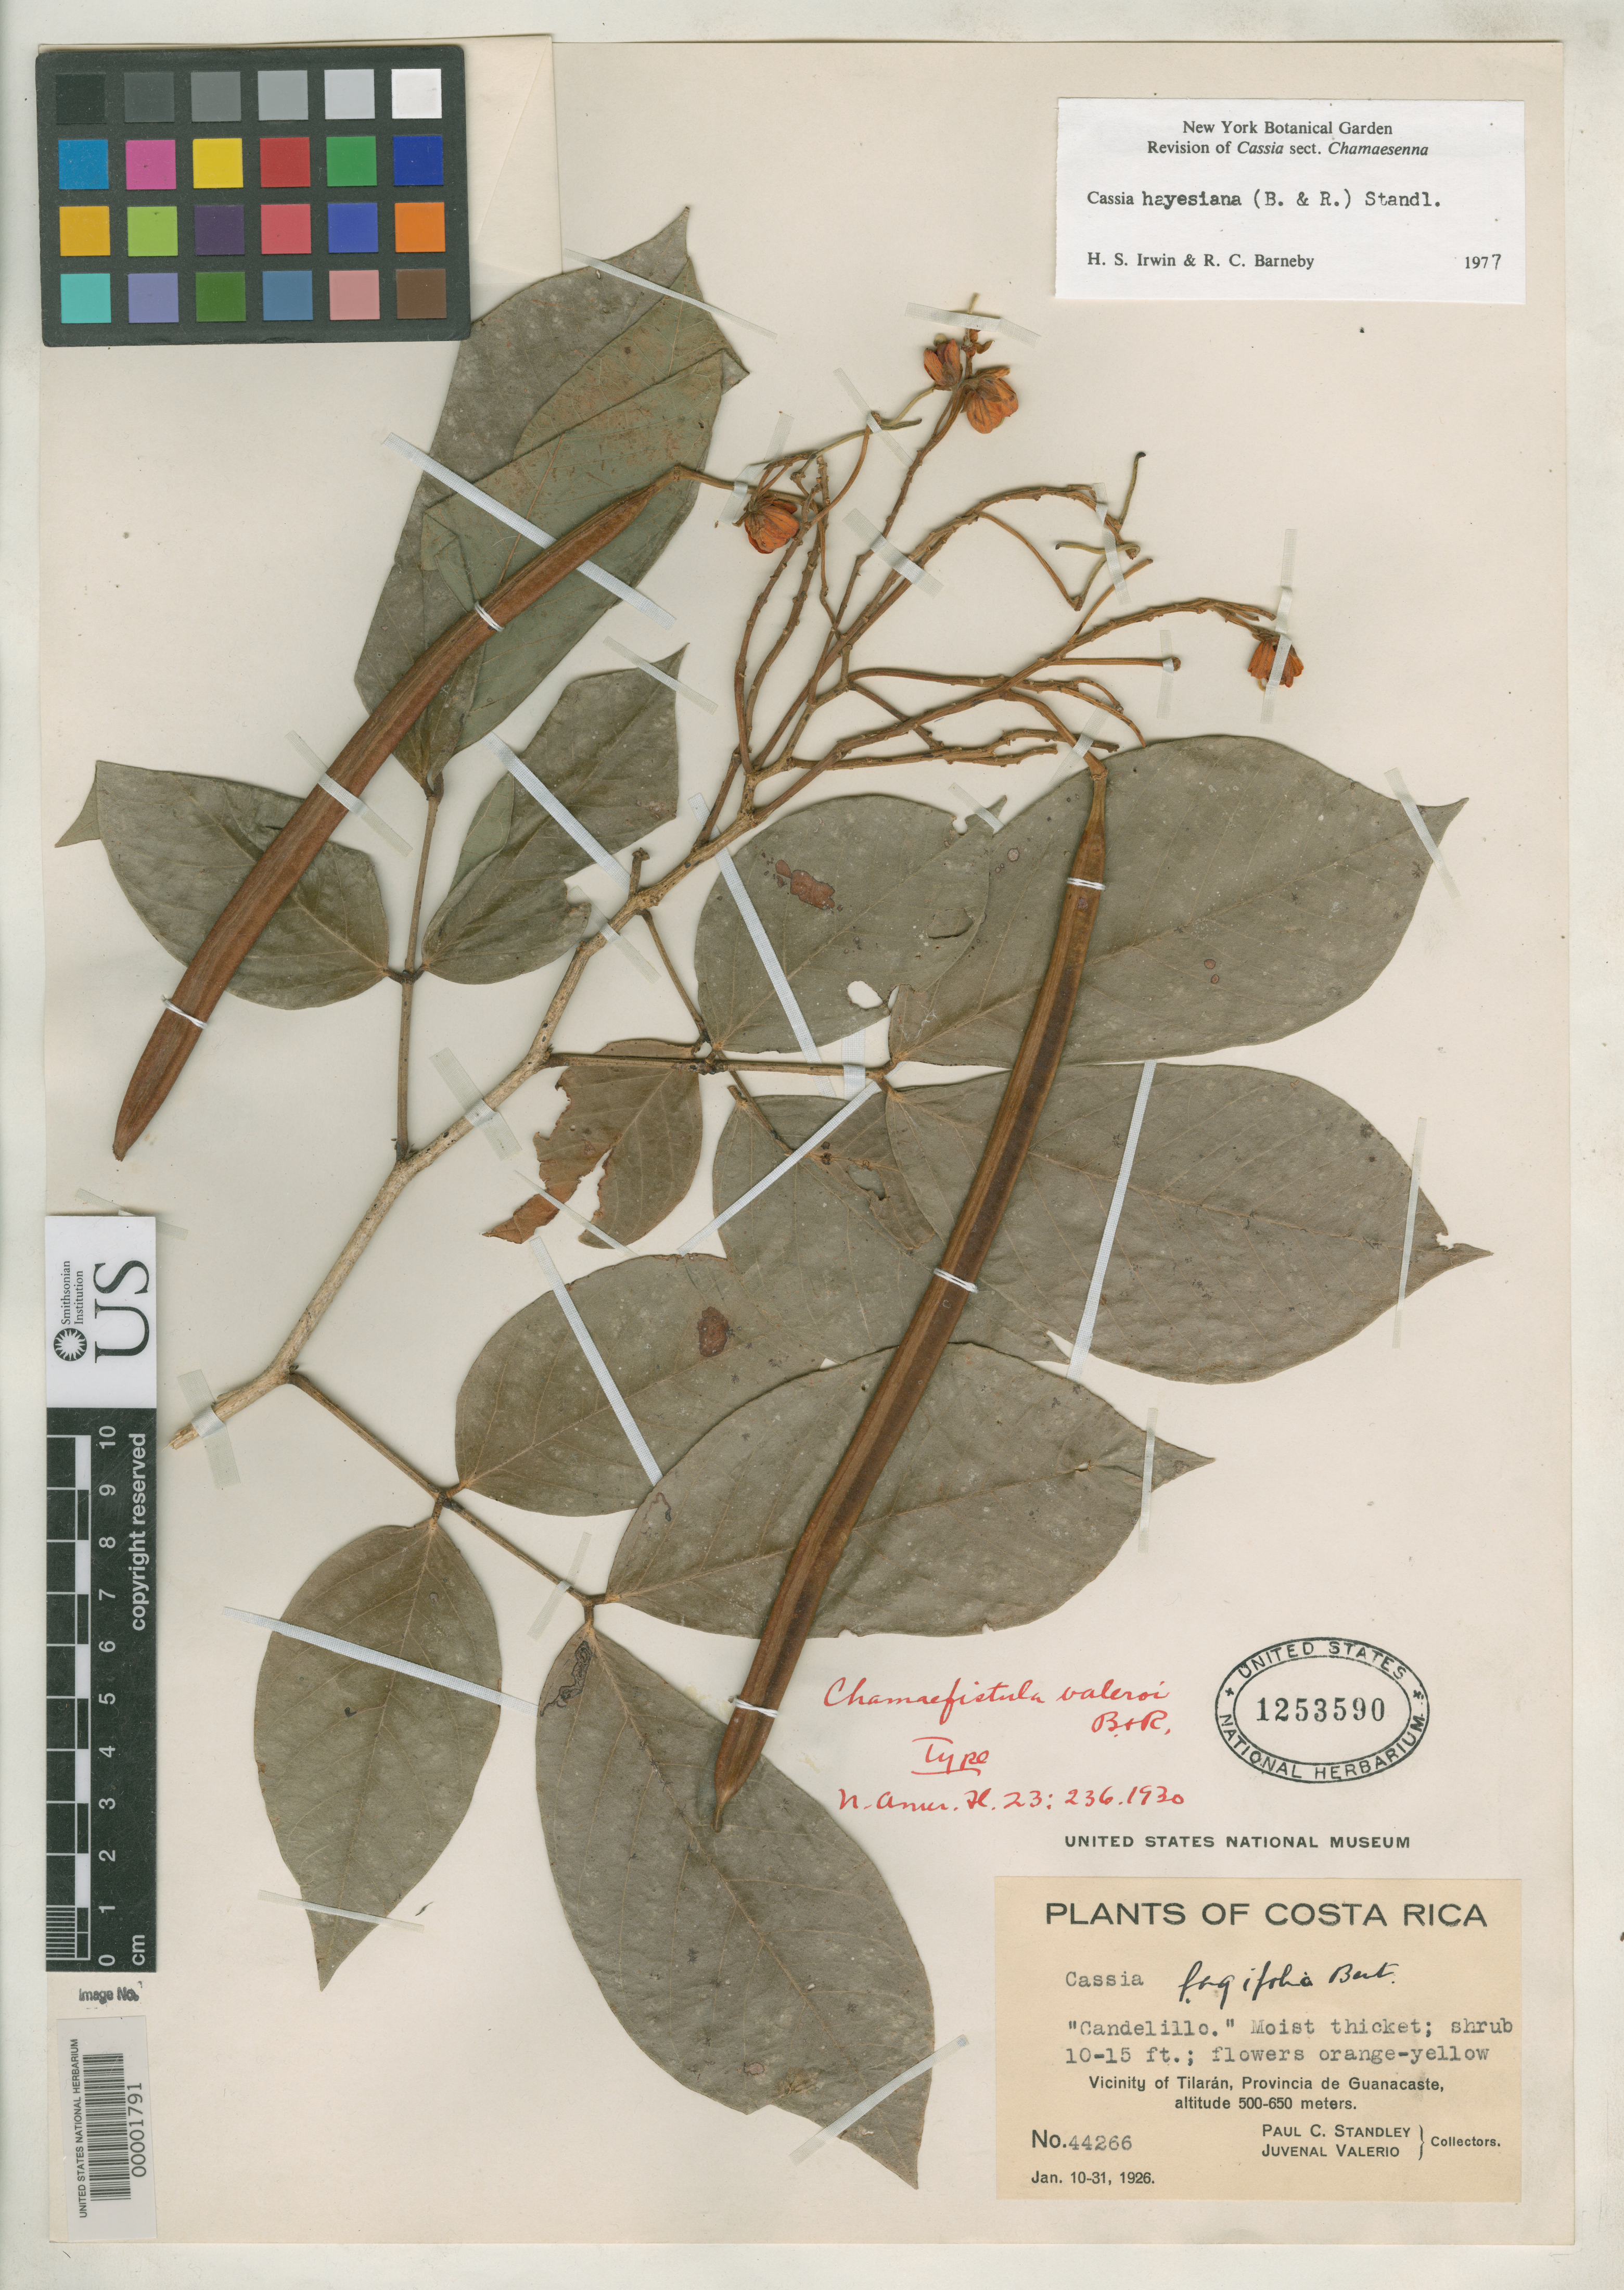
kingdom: Plantae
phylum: Tracheophyta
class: Magnoliopsida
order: Fabales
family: Fabaceae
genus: Chamaefistula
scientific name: Chamaefistula valerioi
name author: Britton & Rose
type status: Type Collection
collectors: P. C. Standley & J. Valerio R.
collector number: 44266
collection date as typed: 10 Jan 1926 to 31 Jan 1926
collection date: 1926-01-10/1926-01-31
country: Costa Rica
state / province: Guanacaste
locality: Tilaran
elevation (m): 500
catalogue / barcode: US 1253590